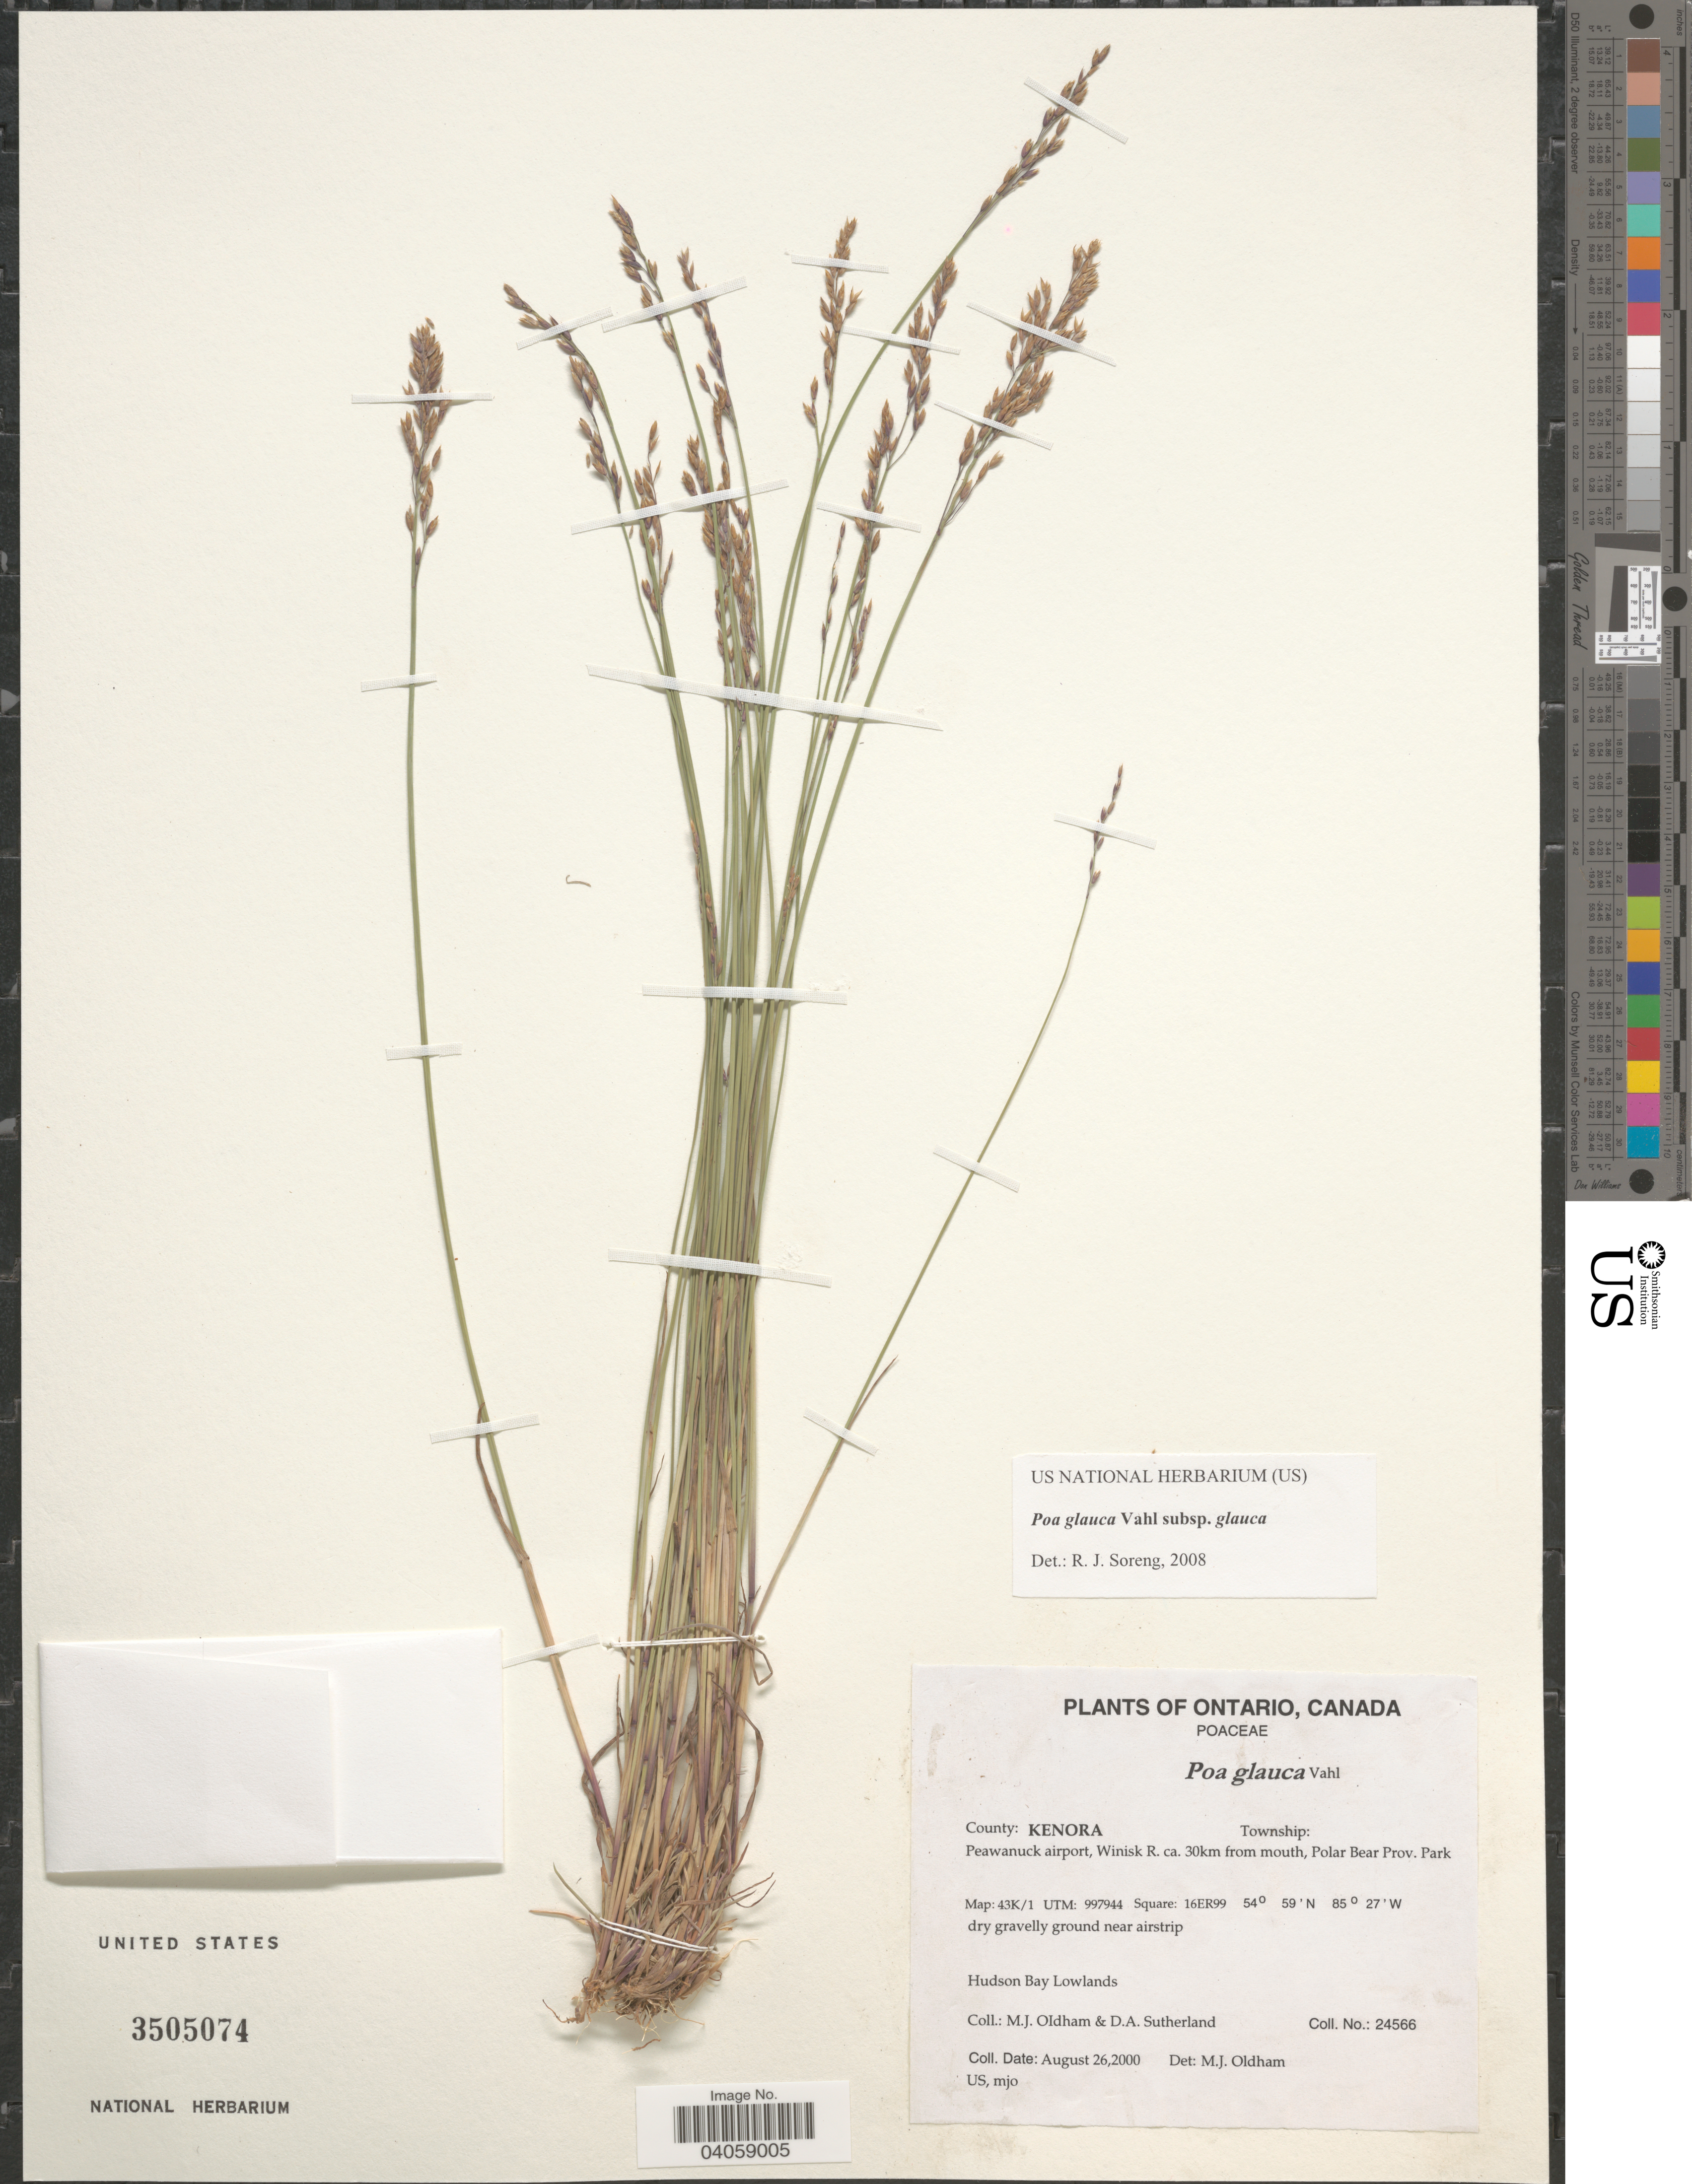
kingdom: Plantae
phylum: Tracheophyta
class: Liliopsida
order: Poales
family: Poaceae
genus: Poa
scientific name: Poa glauca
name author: Vahl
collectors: M. Oldham & D. Sutherland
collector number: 24566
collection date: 2000-08-26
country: Canada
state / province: Ontario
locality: County: Kenora. Peawanuck airport, Winisk R. ca. 30km from mouth, Polar Bear Prov. Park. Map:43K/1 UTM : 997944 Square: 16ER99 dry gravelly ground near airstrip. Hudson Bay Lowlands.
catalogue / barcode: US 3505074